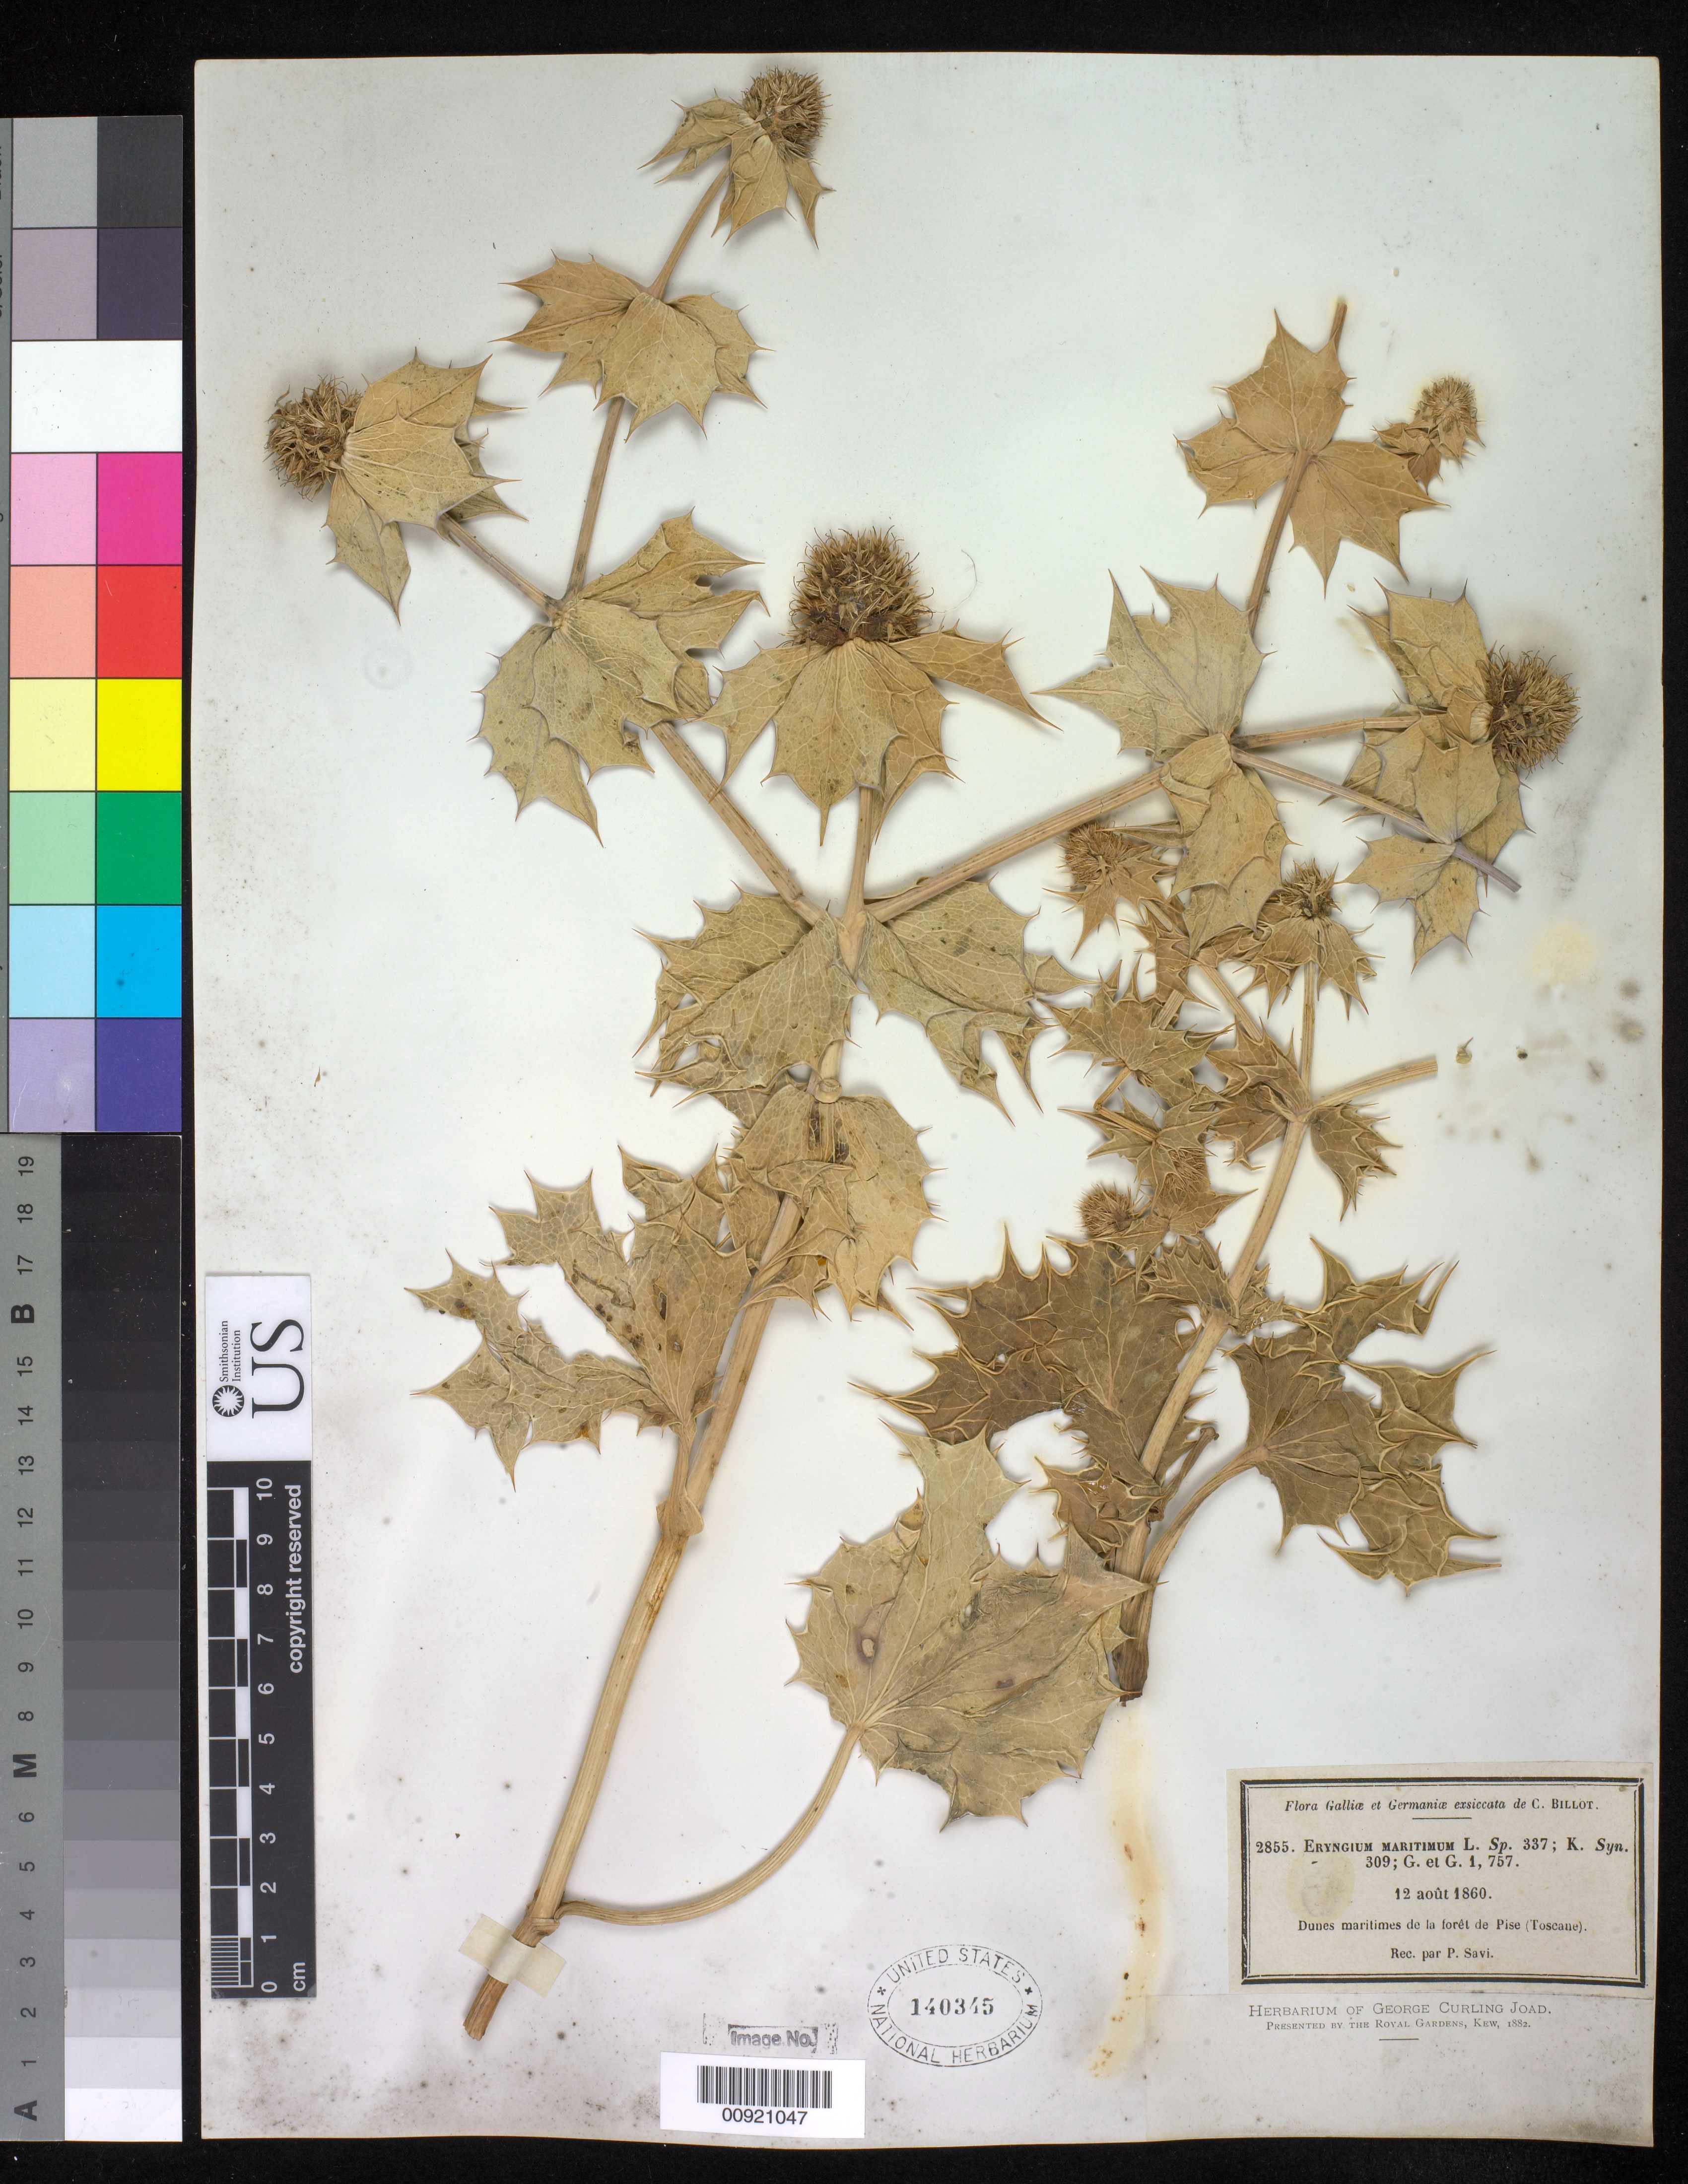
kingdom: Plantae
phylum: Tracheophyta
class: Magnoliopsida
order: Apiales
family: Apiaceae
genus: Eryngium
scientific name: Eryngium maritimum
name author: L.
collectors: P.C. Billot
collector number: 2855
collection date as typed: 12 Aug 1860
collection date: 1860-08-12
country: France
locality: Dunes maritimes de la forêt de Pise (Toscane)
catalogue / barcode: US 140345